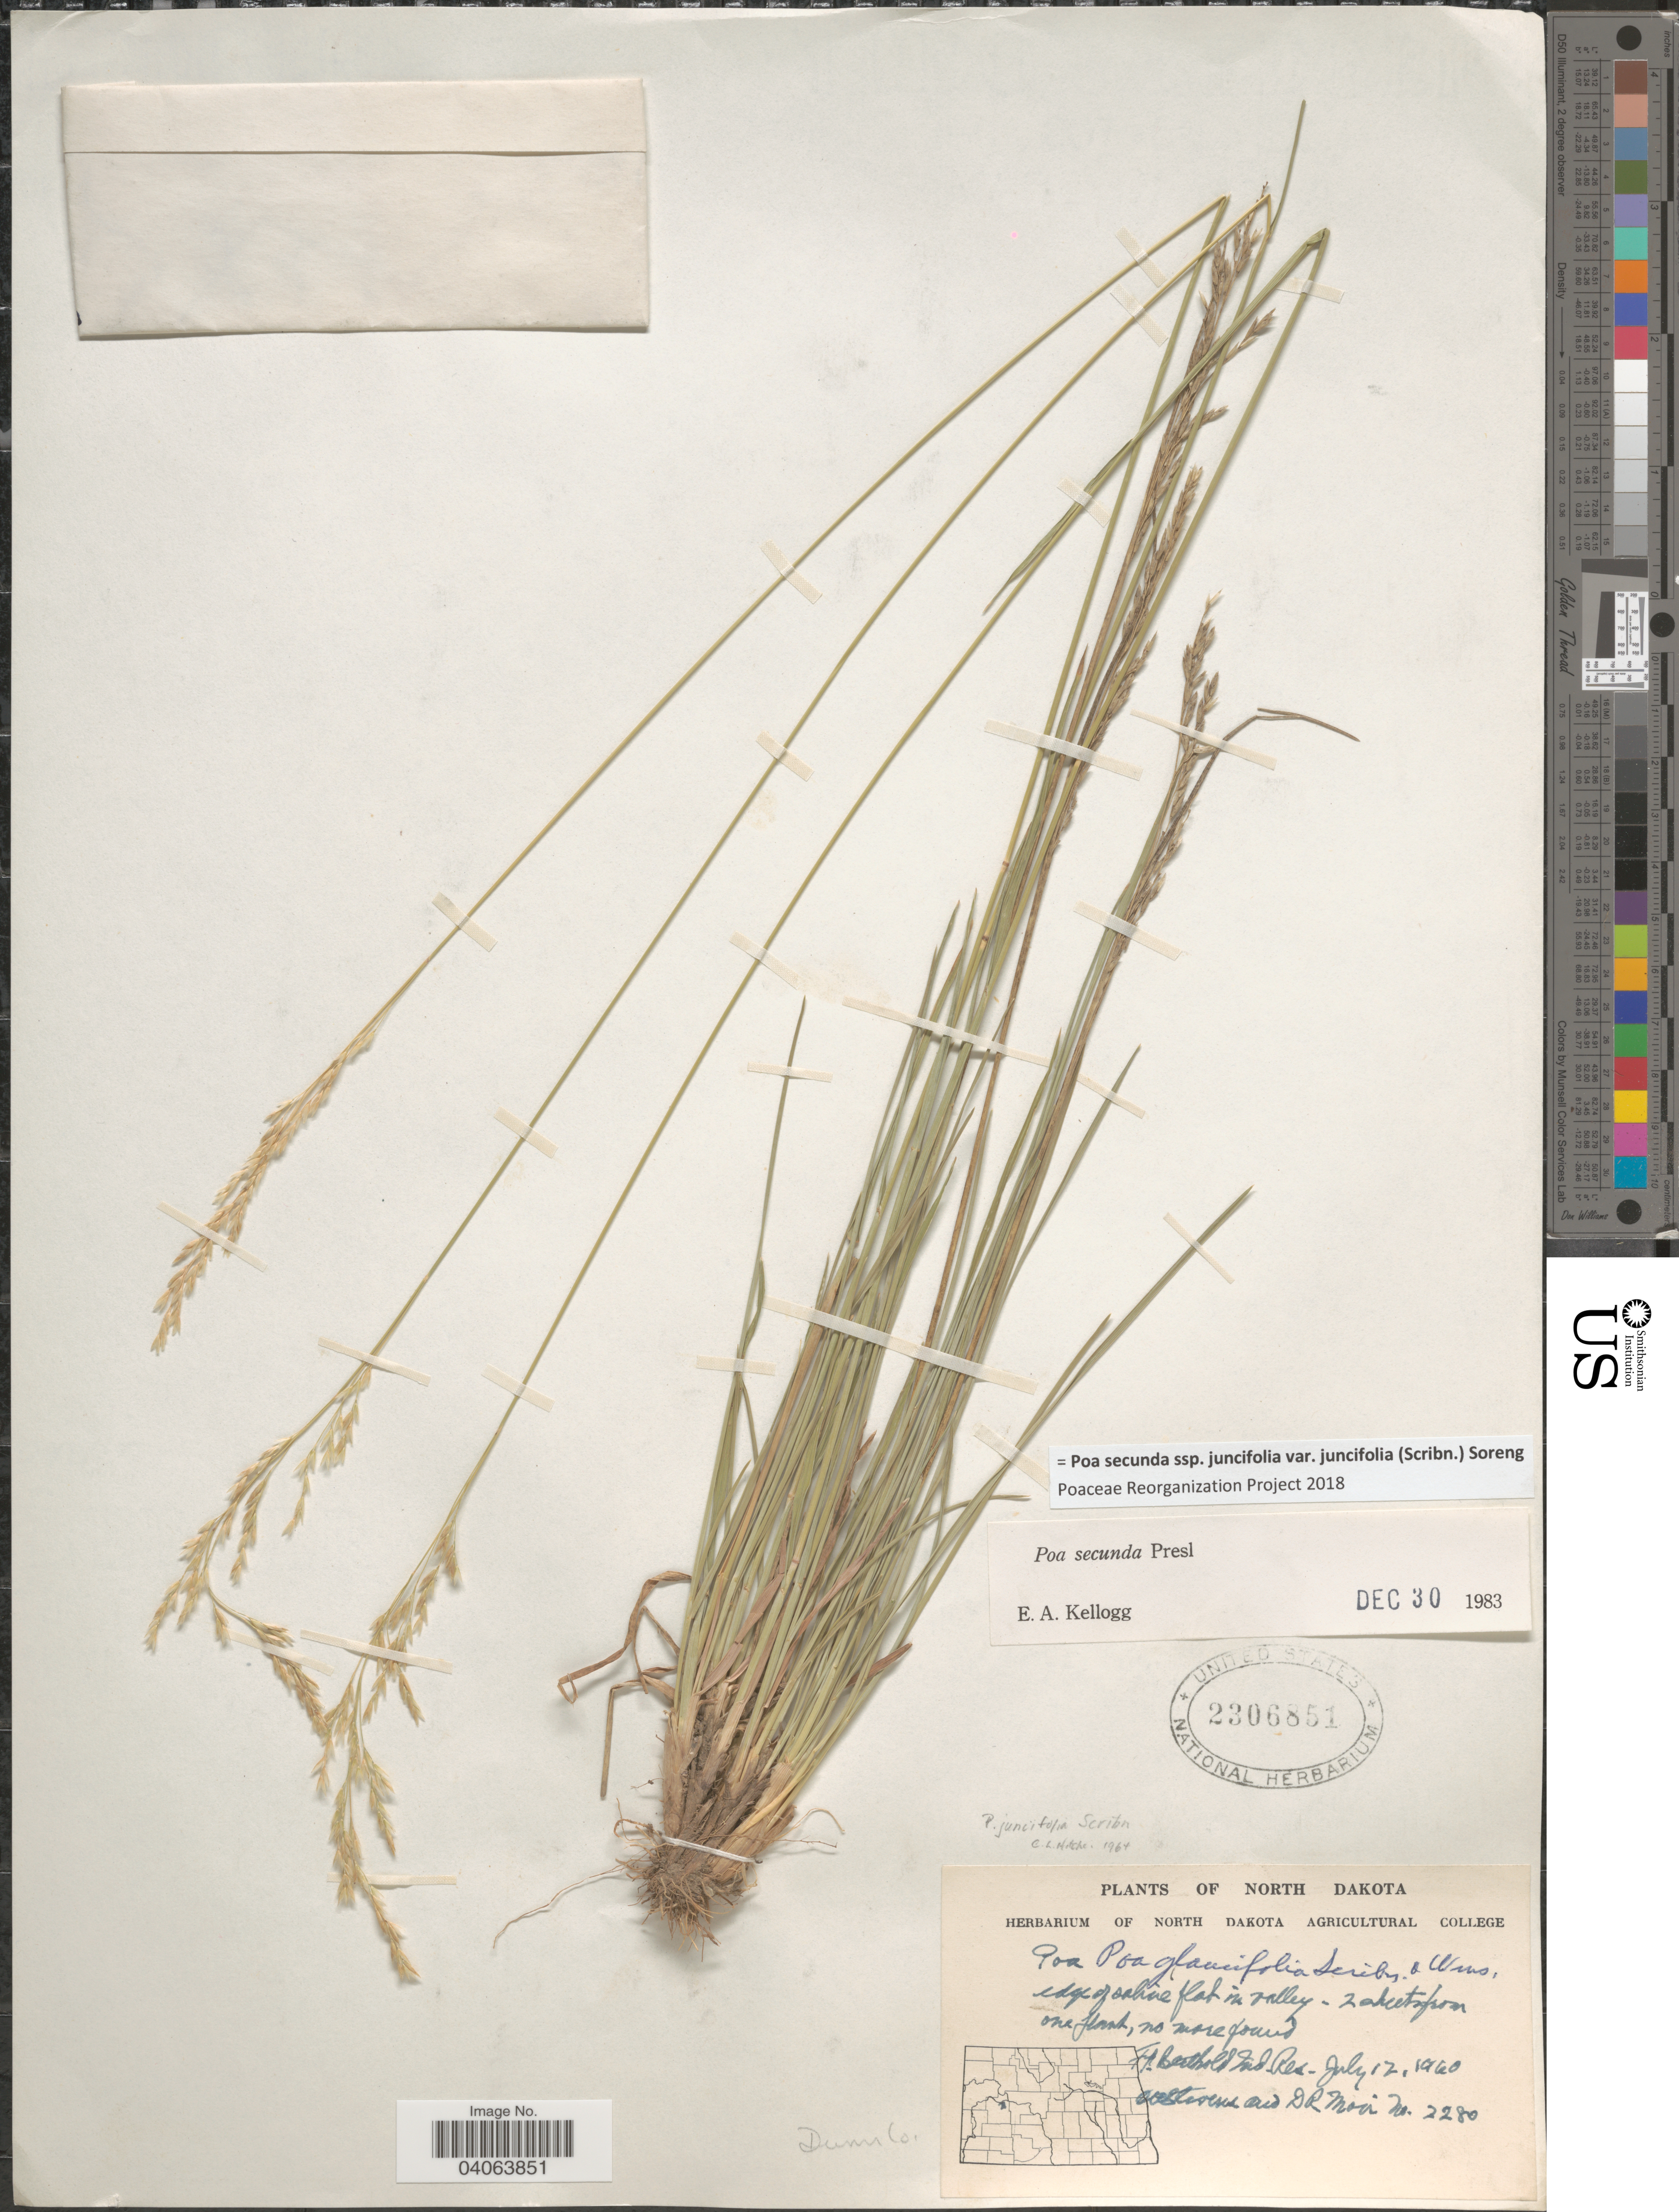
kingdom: Plantae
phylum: Tracheophyta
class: Liliopsida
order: Poales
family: Poaceae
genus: Poa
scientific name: Poa secunda subsp. juncifolia var. juncifolia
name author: (Scribn.) Soreng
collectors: O. A. Stevens & D. Moir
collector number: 2280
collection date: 1960-07-12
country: United States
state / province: North Dakota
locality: Edge of saline flat in valley. Ft. Berthold Ind. Res.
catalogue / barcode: US 2306851